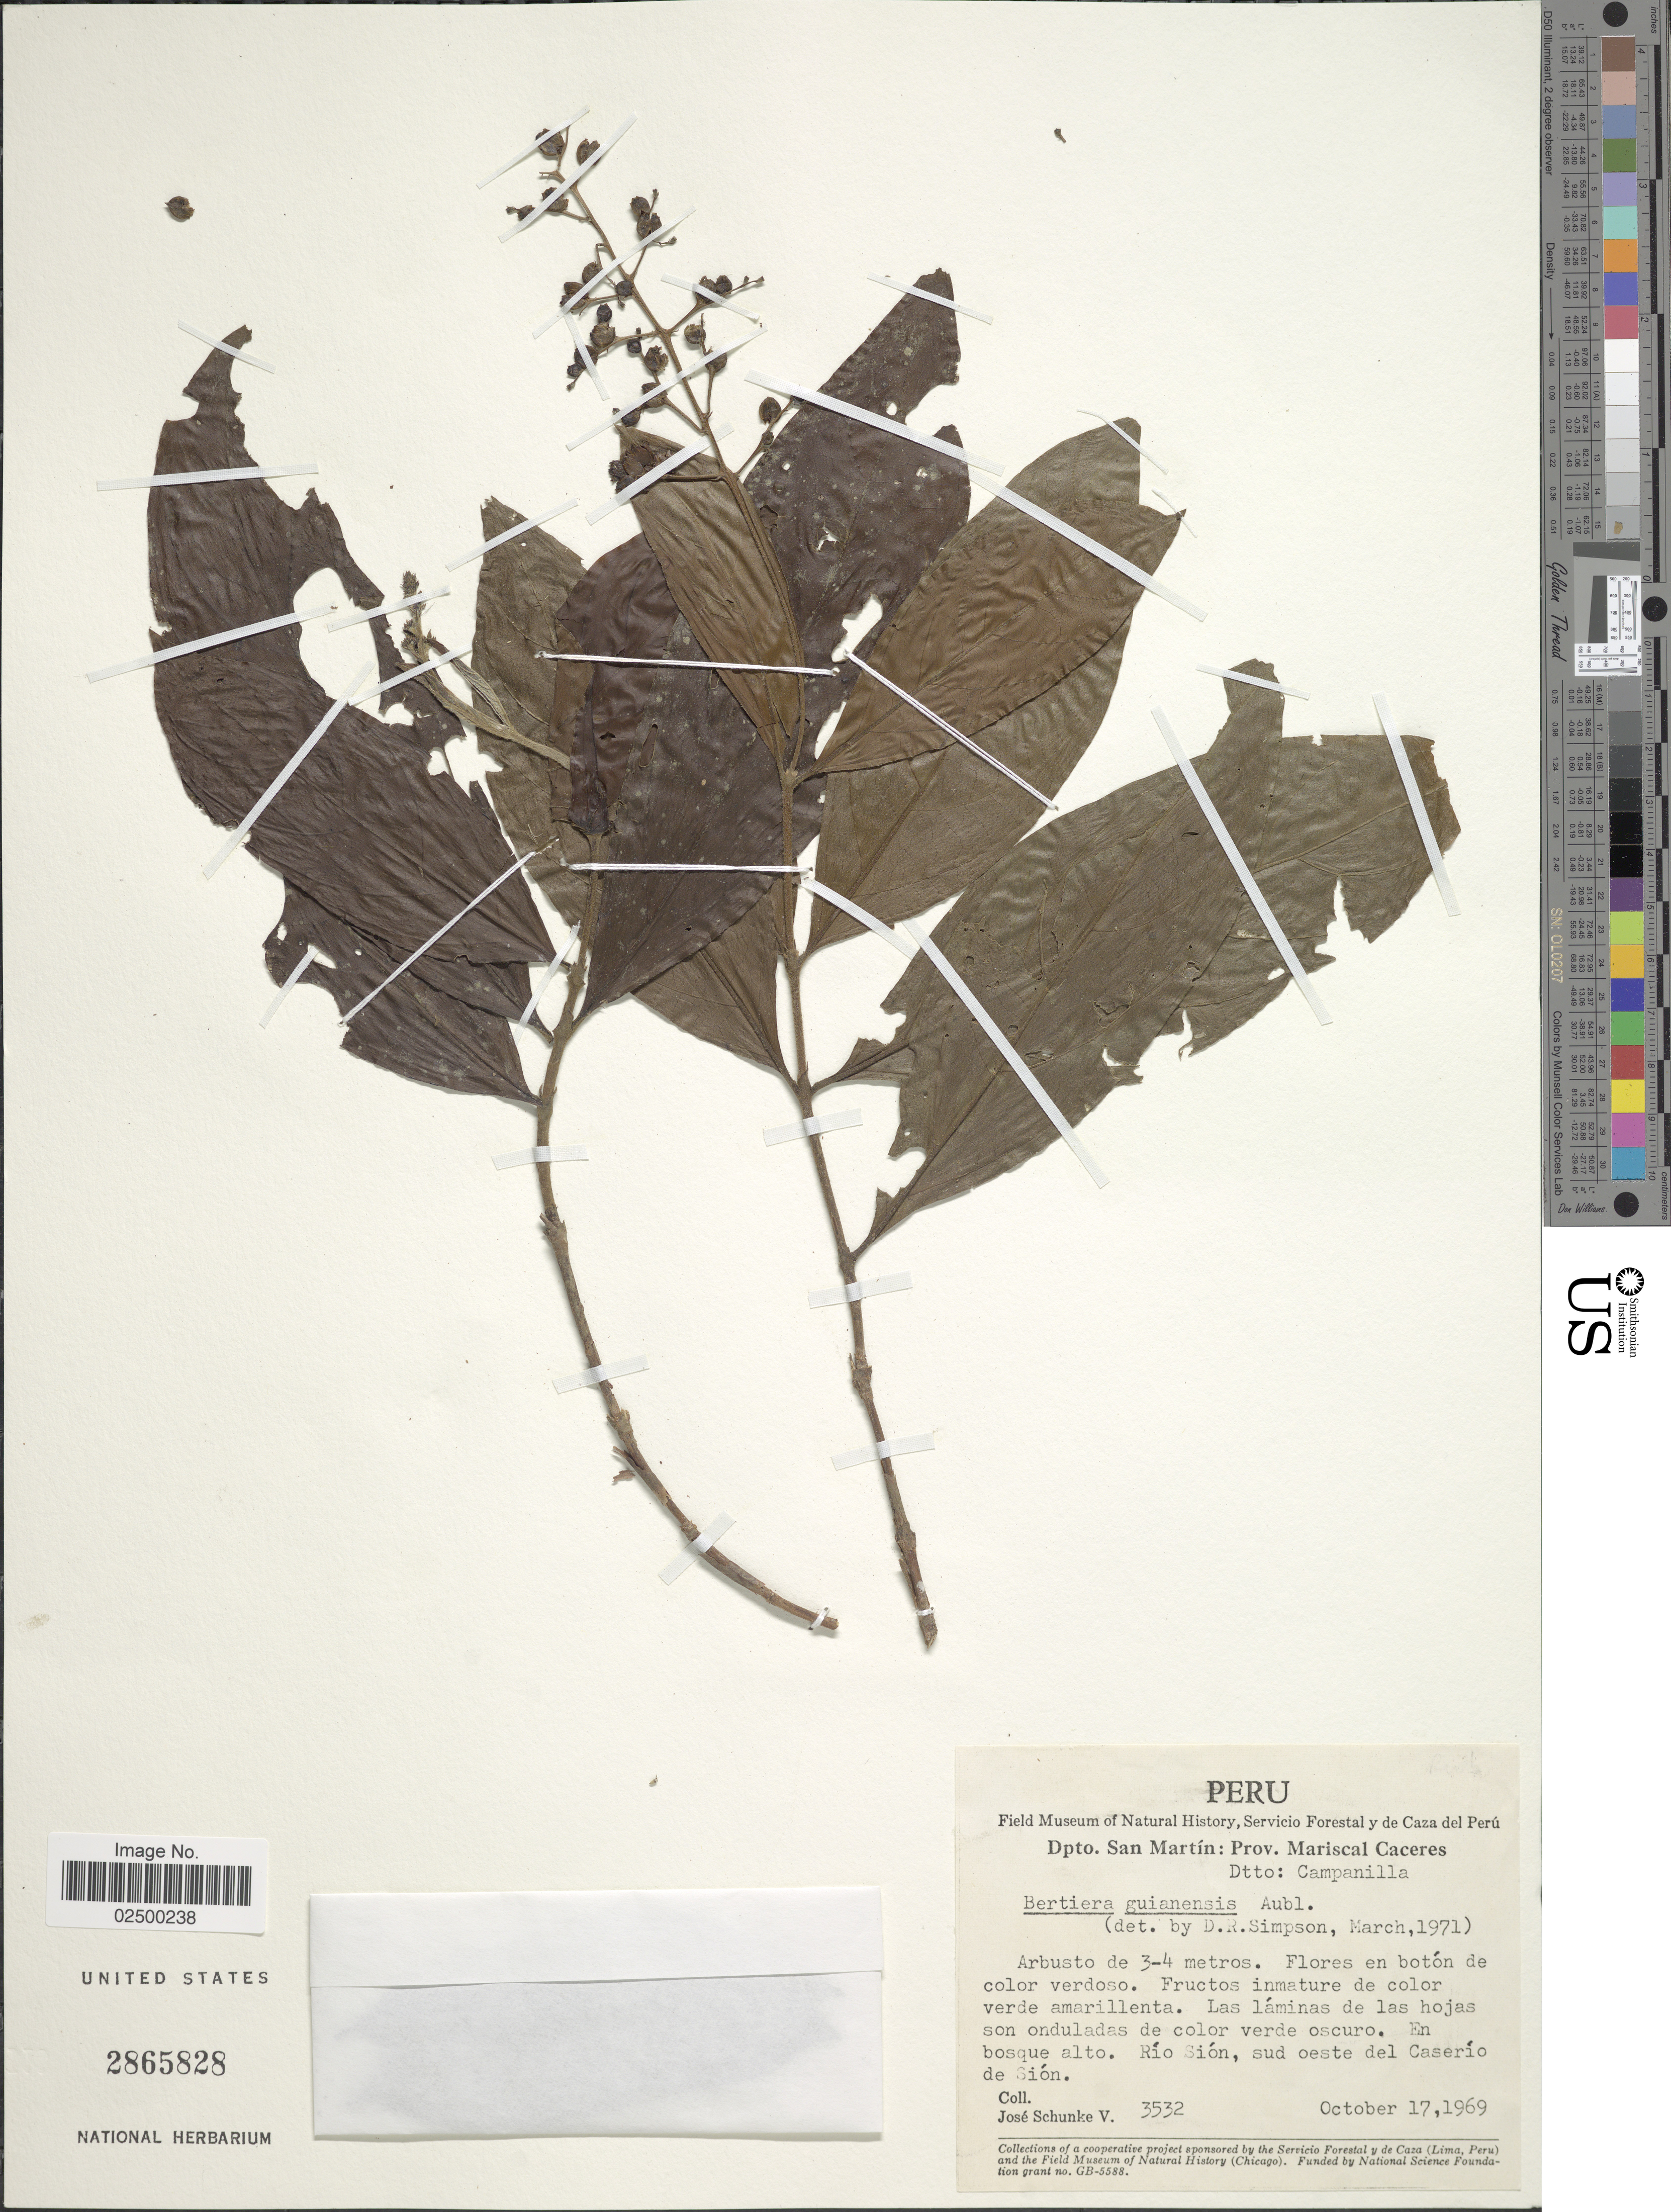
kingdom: Plantae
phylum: Tracheophyta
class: Magnoliopsida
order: Gentianales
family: Rubiaceae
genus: Bertiera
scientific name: Bertiera guianensis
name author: Aubl.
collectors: J. Schunke Vigo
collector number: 3532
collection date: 1969-10-17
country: Peru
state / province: San Martín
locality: Prov. Mariscal Caceres, Dtto: Campanilla, las laminas de los hojas son onduladas de color verde oscuro, Rio Sion, sud oeste del Caserio de Sion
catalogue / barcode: US 2865828